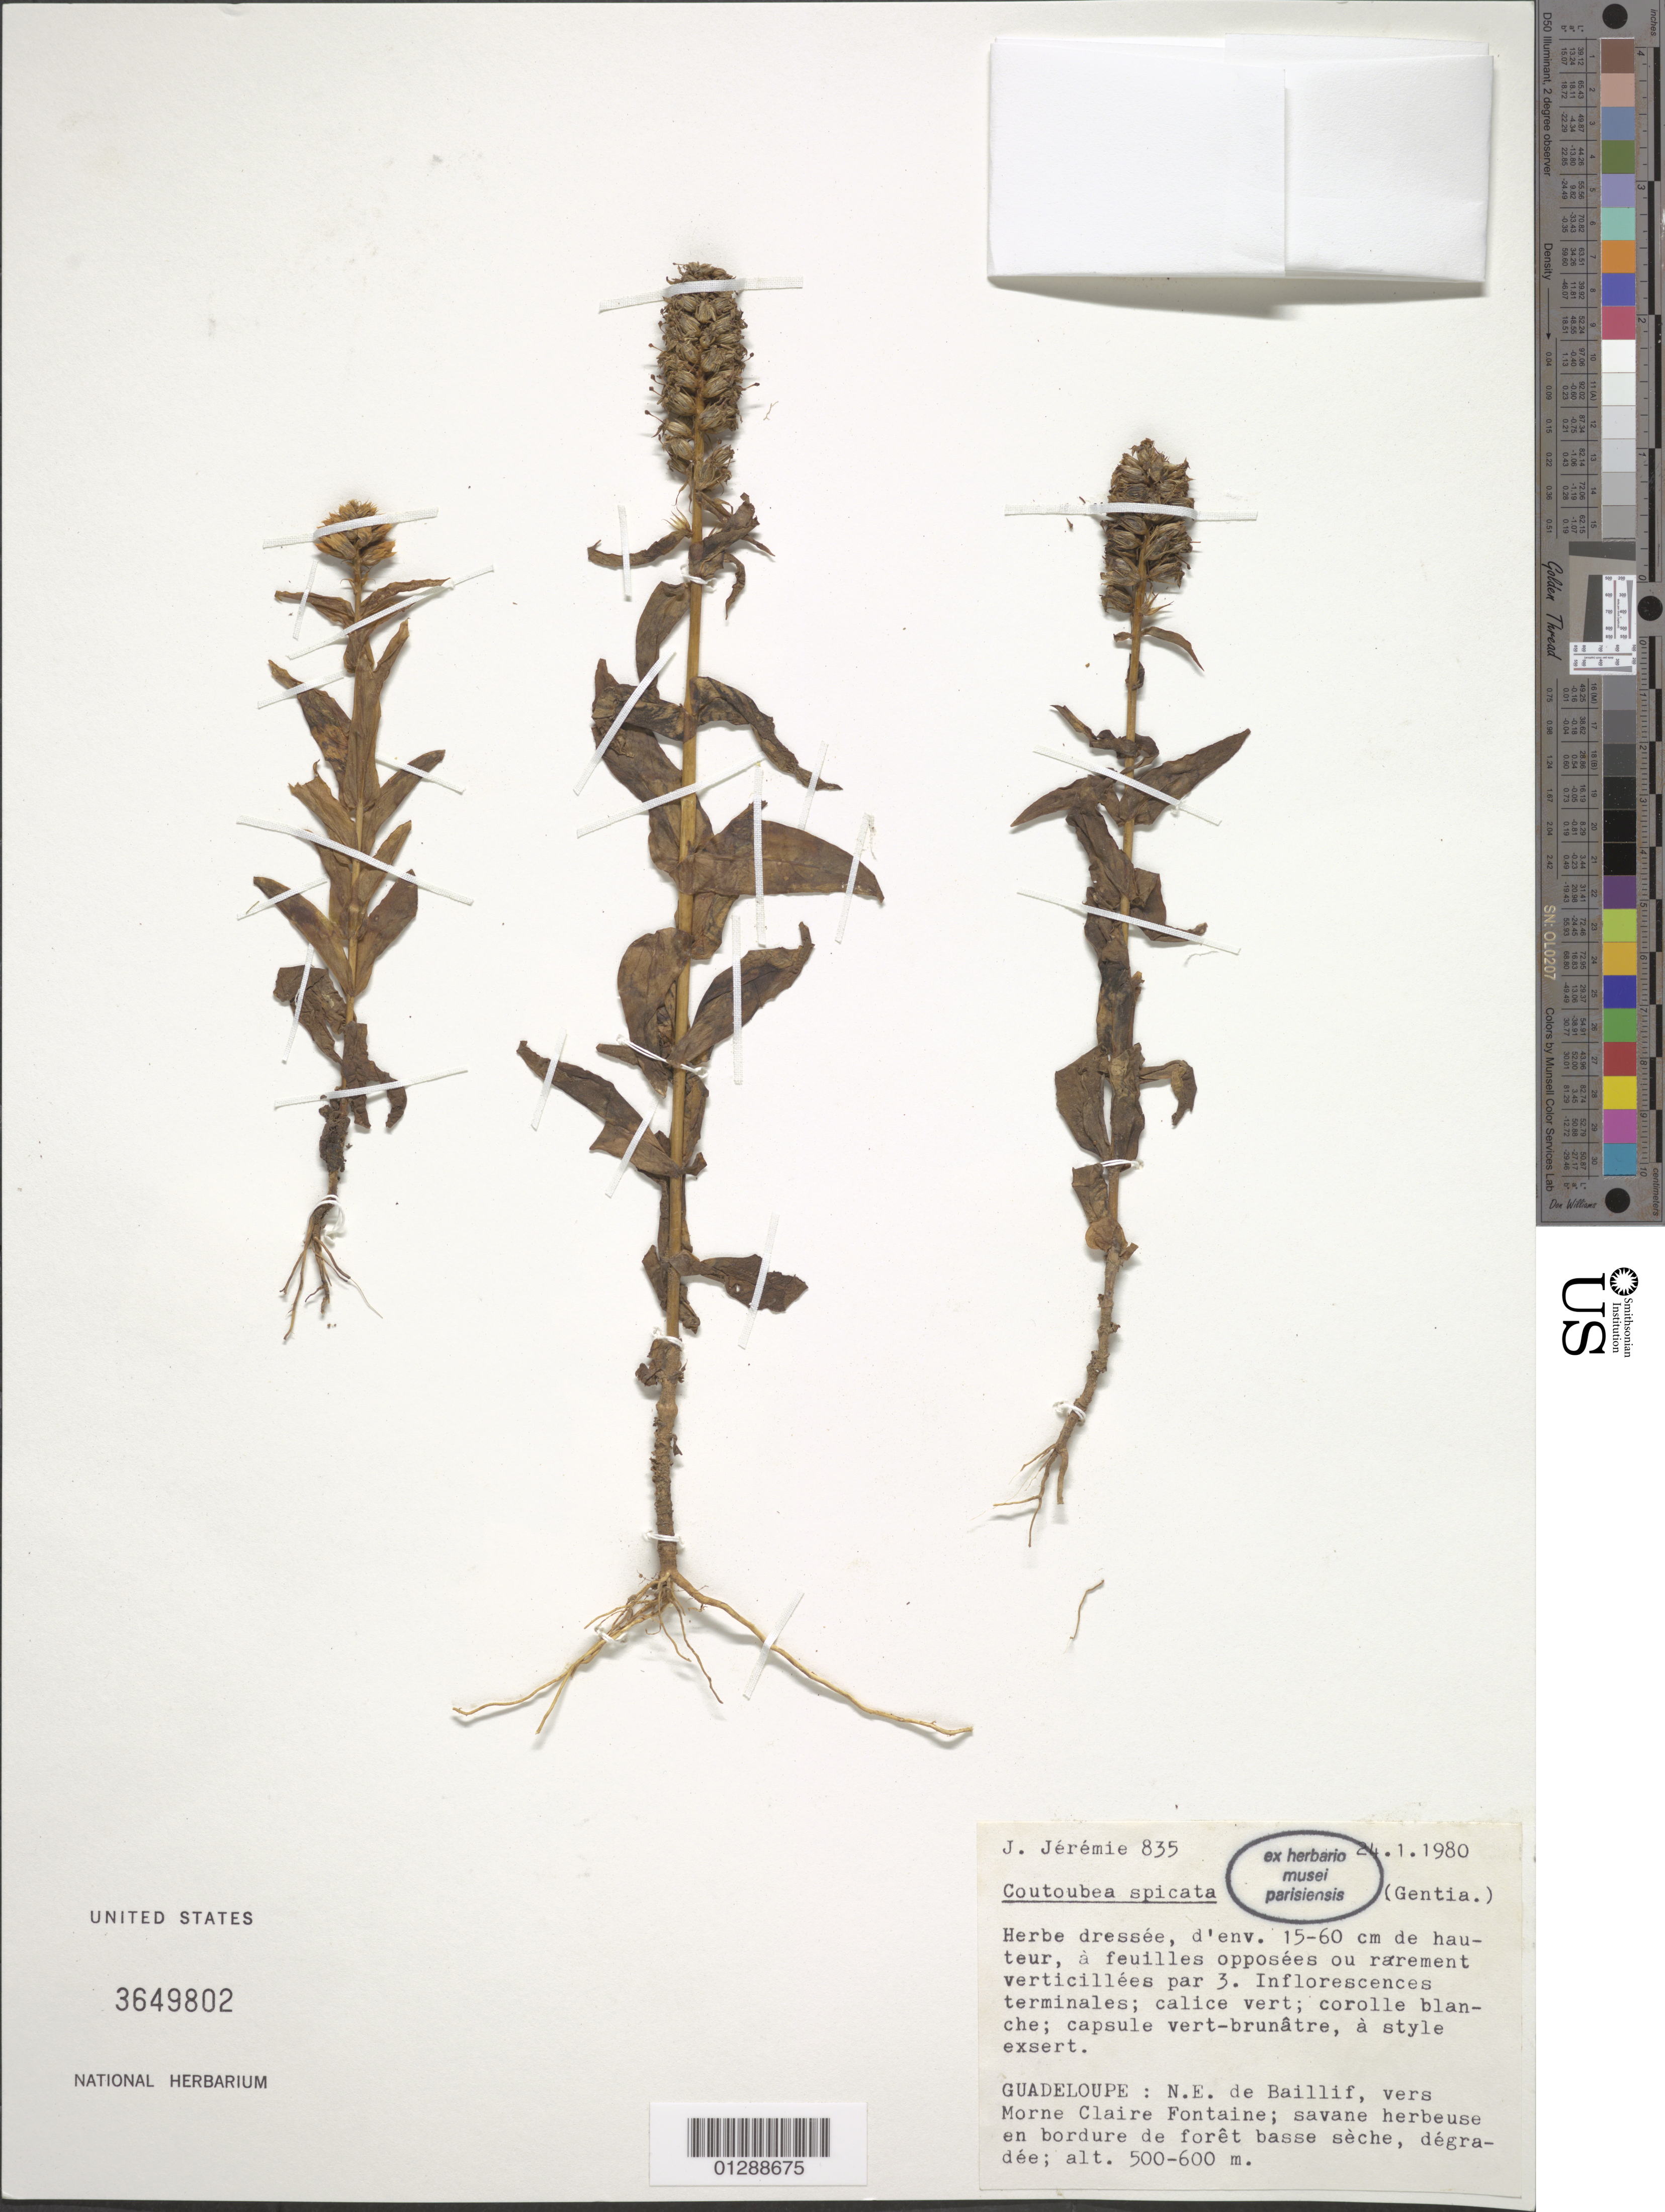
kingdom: Plantae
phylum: Tracheophyta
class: Magnoliopsida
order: Gentianales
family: Gentianaceae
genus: Coutoubea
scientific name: Coutoubea spicata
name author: Aubl.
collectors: J. Jérémie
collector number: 835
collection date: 1980-01-24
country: Guadeloupe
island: Basse-Terre I.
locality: NE de Baillif, vers Morne Claire Fontaine.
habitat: Savane herbeuse en bordure de forêt basse sèche, dégradée.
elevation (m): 500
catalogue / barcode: US 3649802